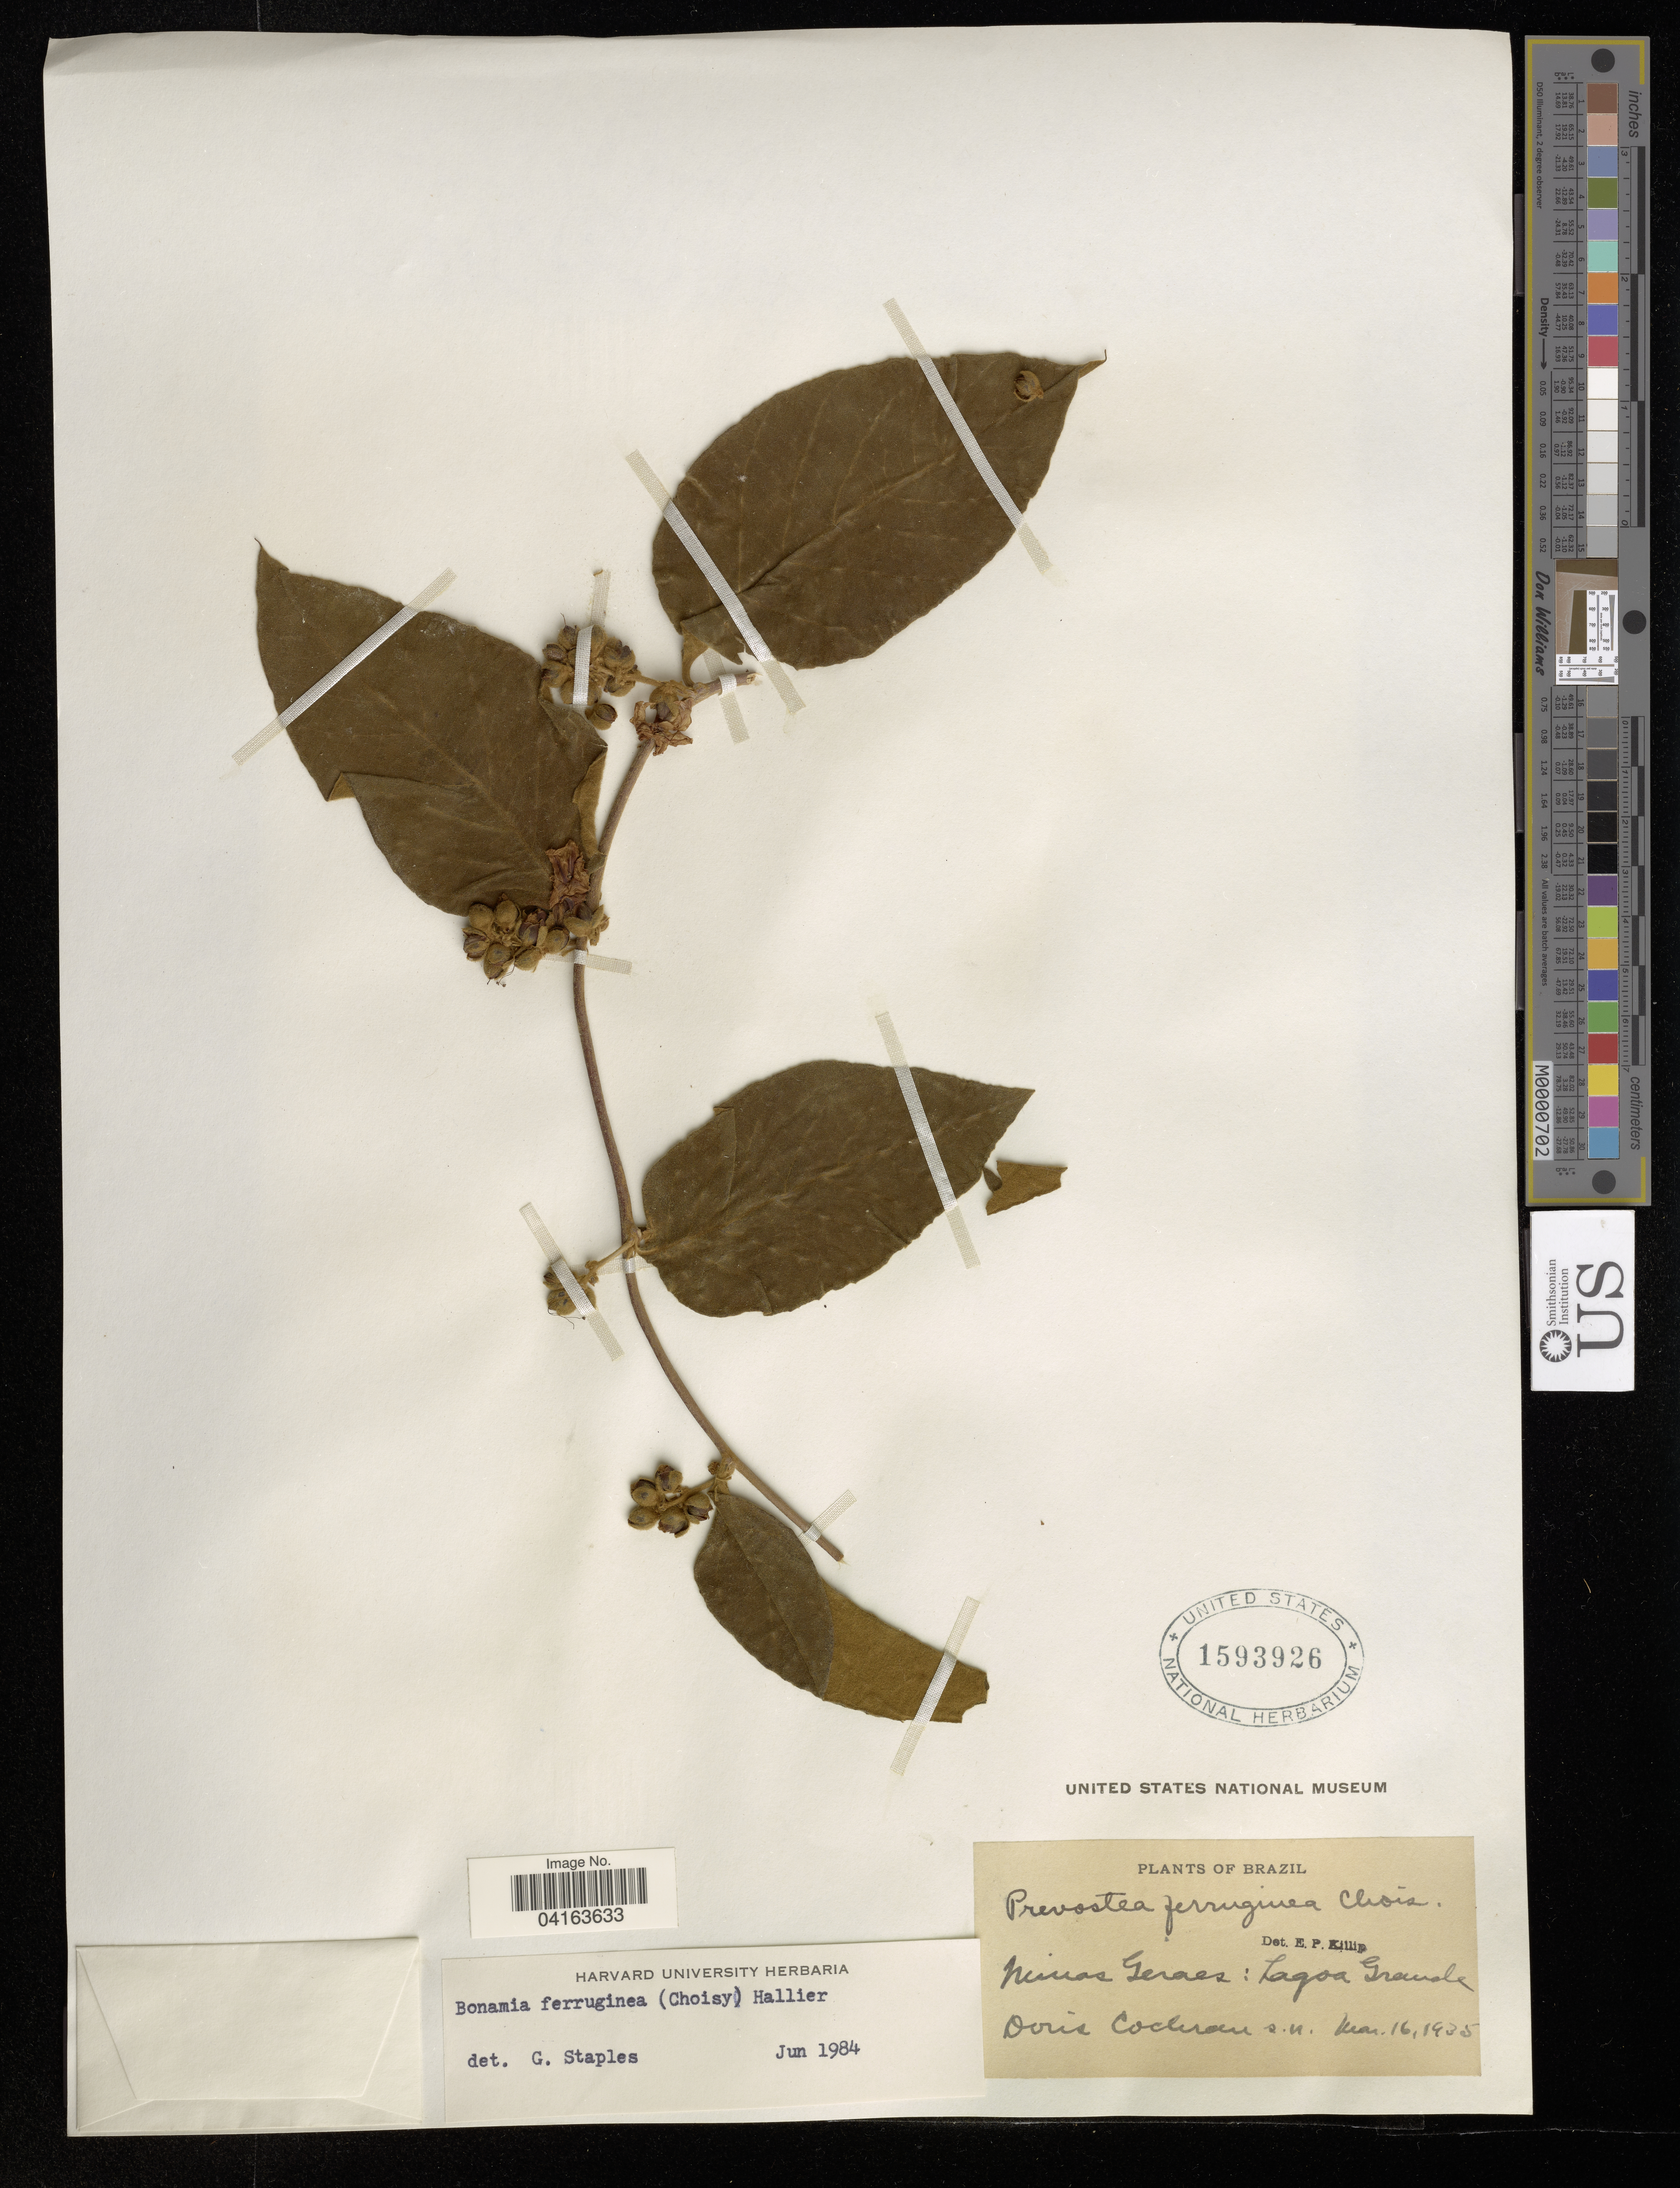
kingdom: Plantae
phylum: Tracheophyta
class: Magnoliopsida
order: Solanales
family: Convolvulaceae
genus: Bonamia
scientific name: Bonamia ferruginea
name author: (Choisy) Hallier f.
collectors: D. Coclerau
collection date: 1935-03-16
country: Brazil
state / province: Minas Gerais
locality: Lagoa Granale.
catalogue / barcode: US 1593926